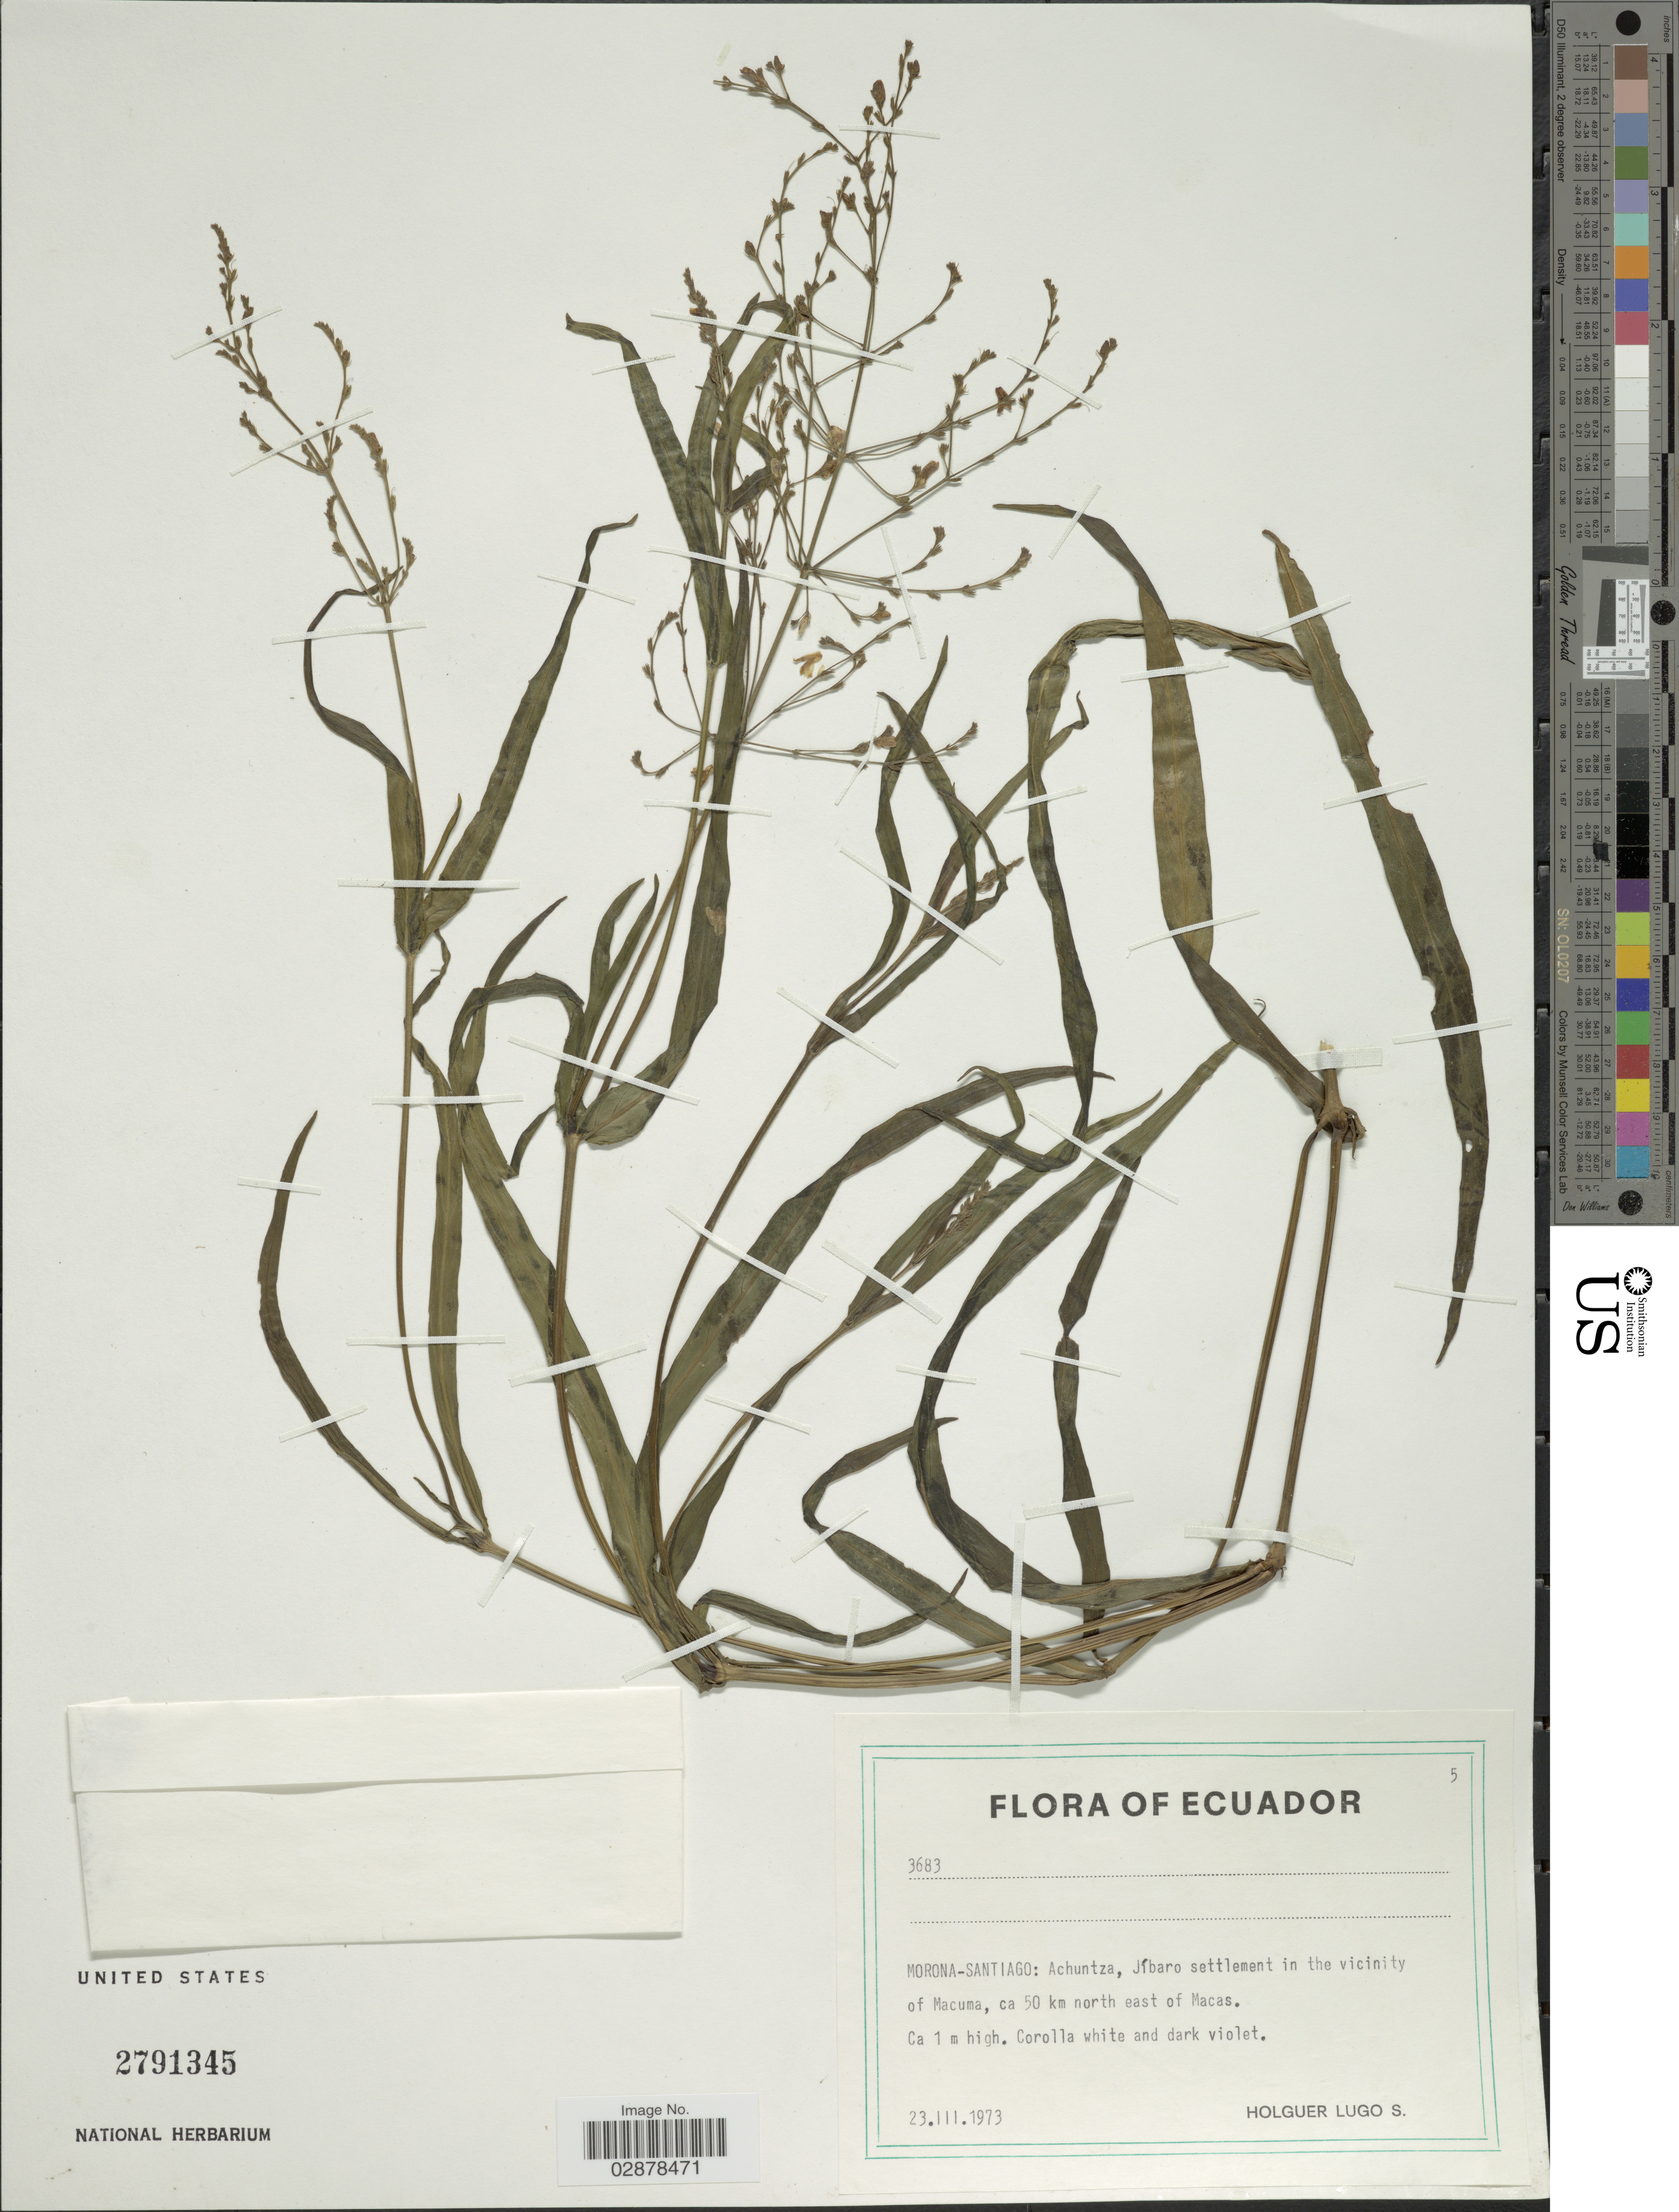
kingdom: Plantae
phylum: Tracheophyta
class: Magnoliopsida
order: Lamiales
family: Acanthaceae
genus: Justicia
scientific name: Justicia comata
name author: (L.) Lam.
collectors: H. Lugo S.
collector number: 3683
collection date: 1973-03-23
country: Ecuador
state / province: Morona-Santiago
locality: Achuntza, Jíbaro settlement in the vicinity of Macuma, ca 50 km north east of Macas.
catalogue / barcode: US 2791345